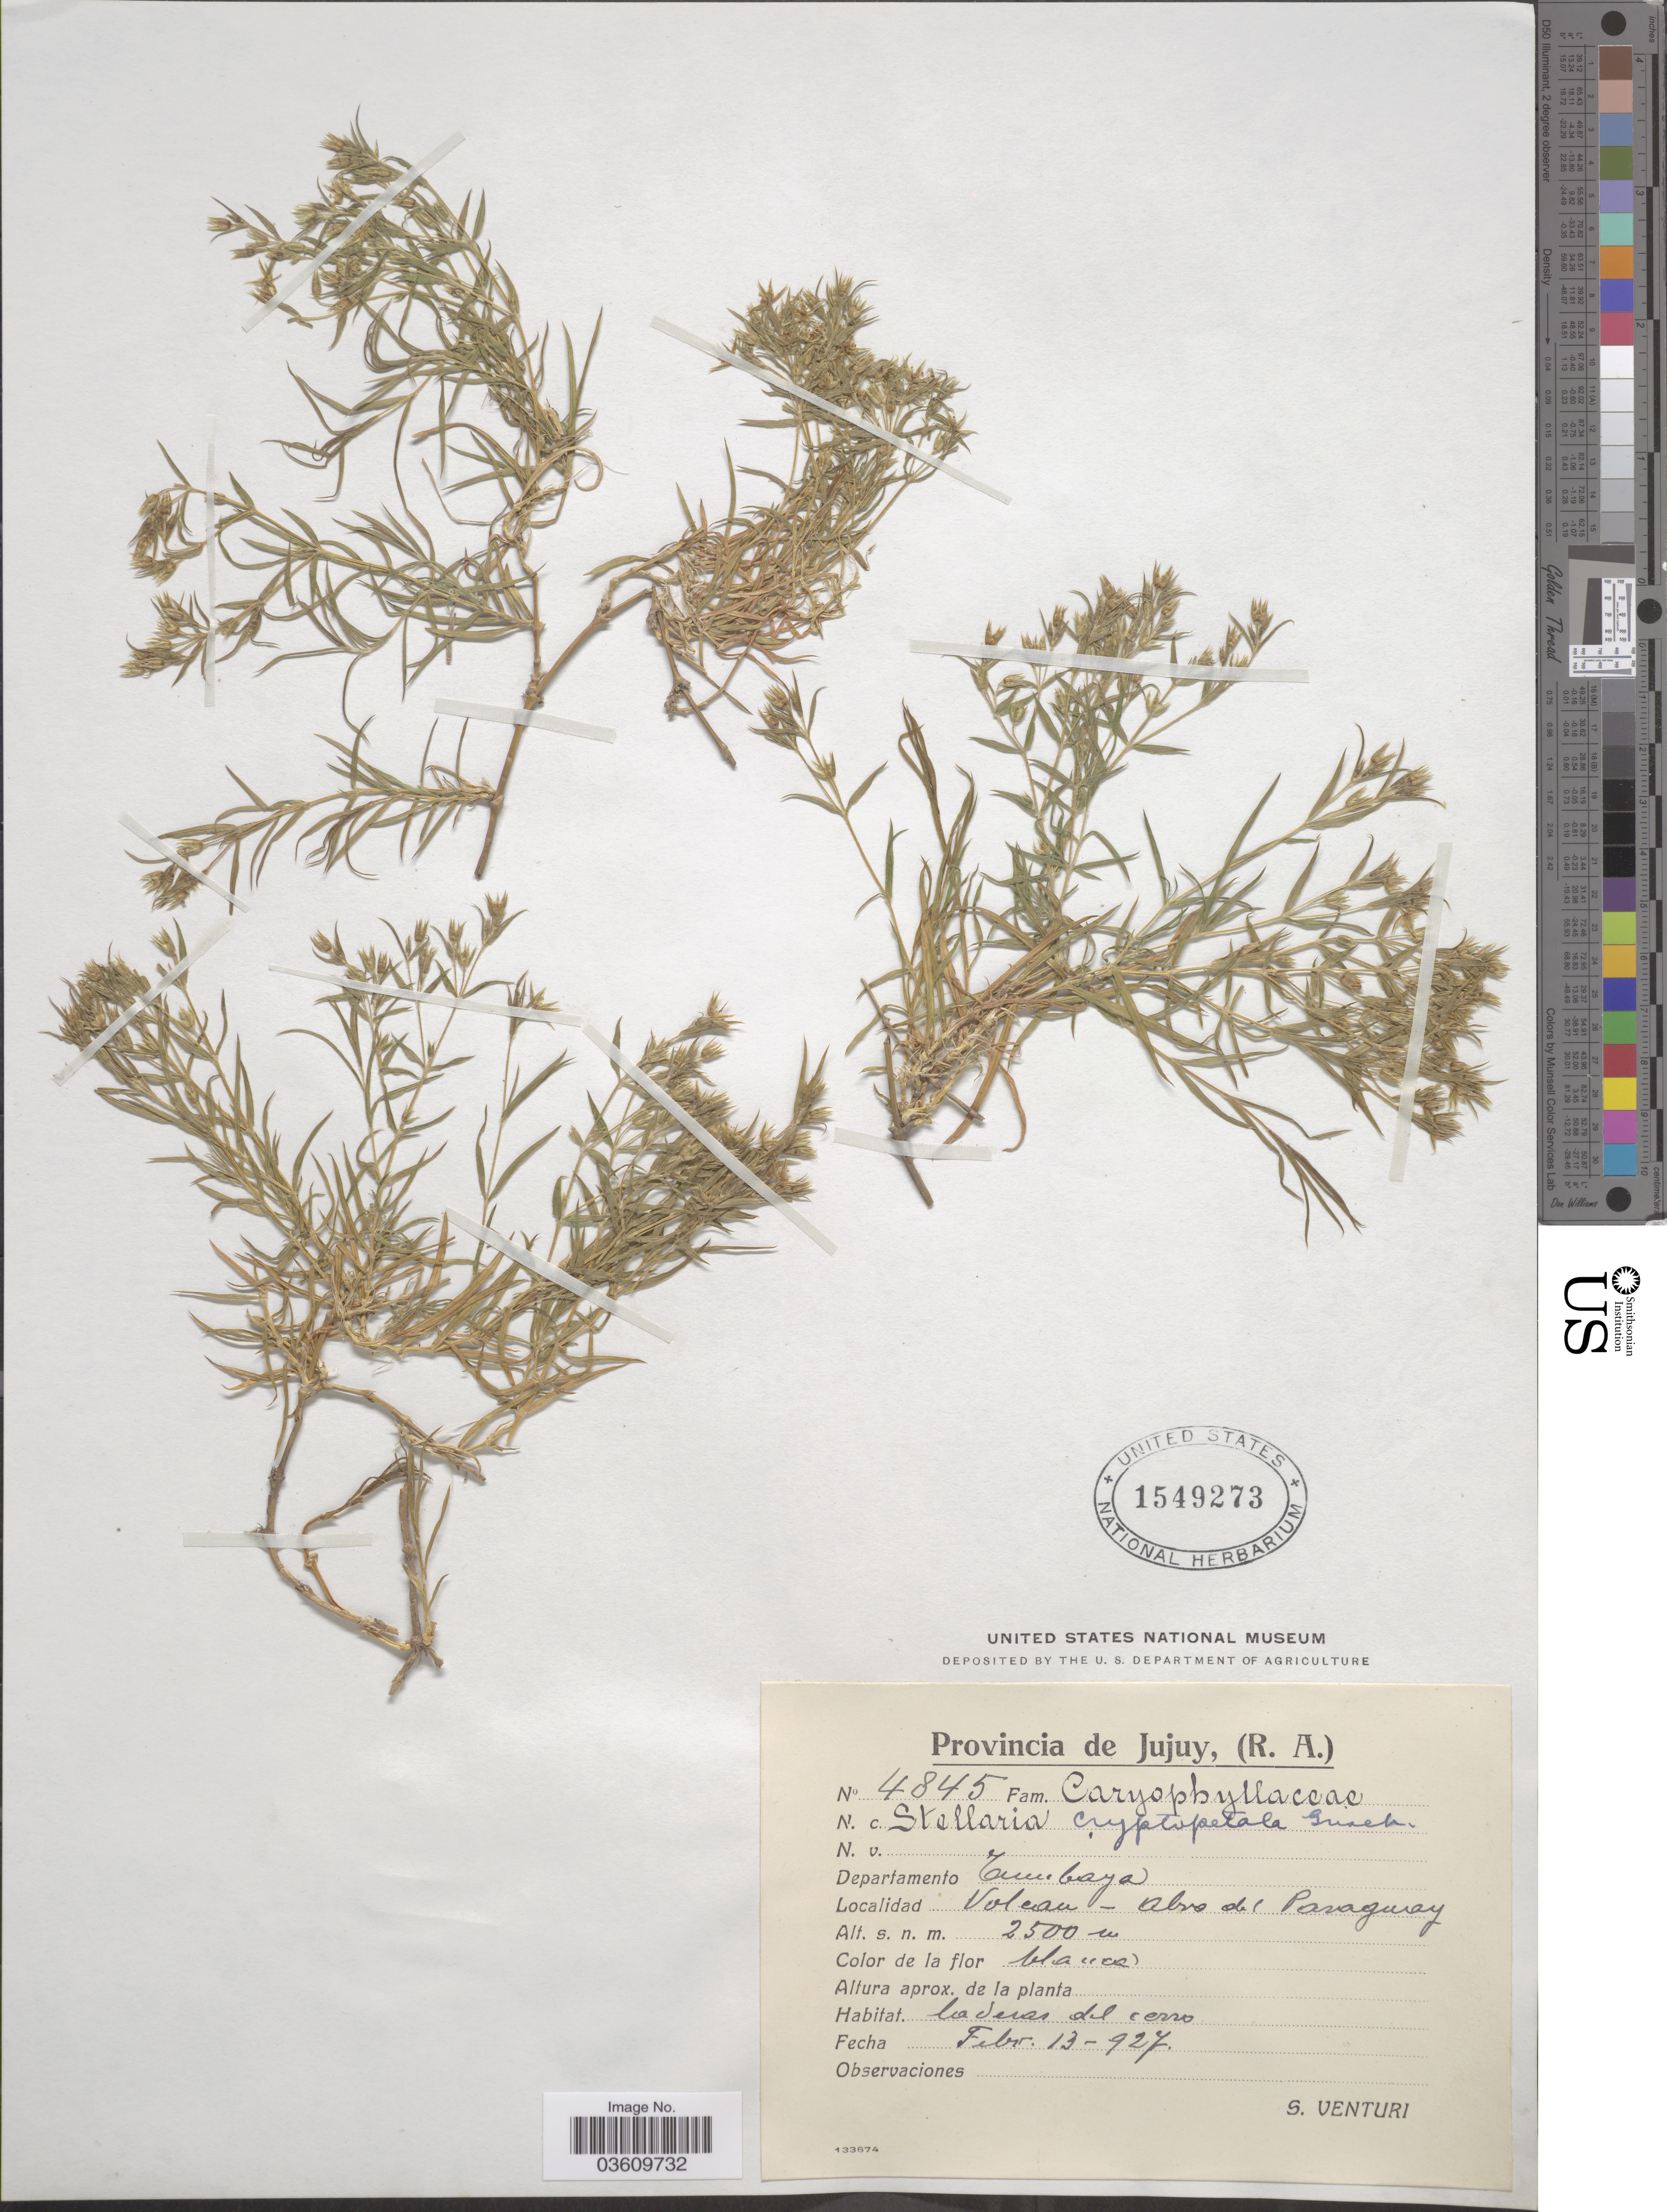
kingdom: Plantae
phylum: Tracheophyta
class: Magnoliopsida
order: Caryophyllales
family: Caryophyllaceae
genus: Stellaria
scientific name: Stellaria cryptopetala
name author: Griseb.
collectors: S. Venturi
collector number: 4845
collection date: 1927-02-13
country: Argentina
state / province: Jujuy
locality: Departamento Tumbaya. Volcan - abre del Paraguay.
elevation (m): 2500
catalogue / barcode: US 1549273